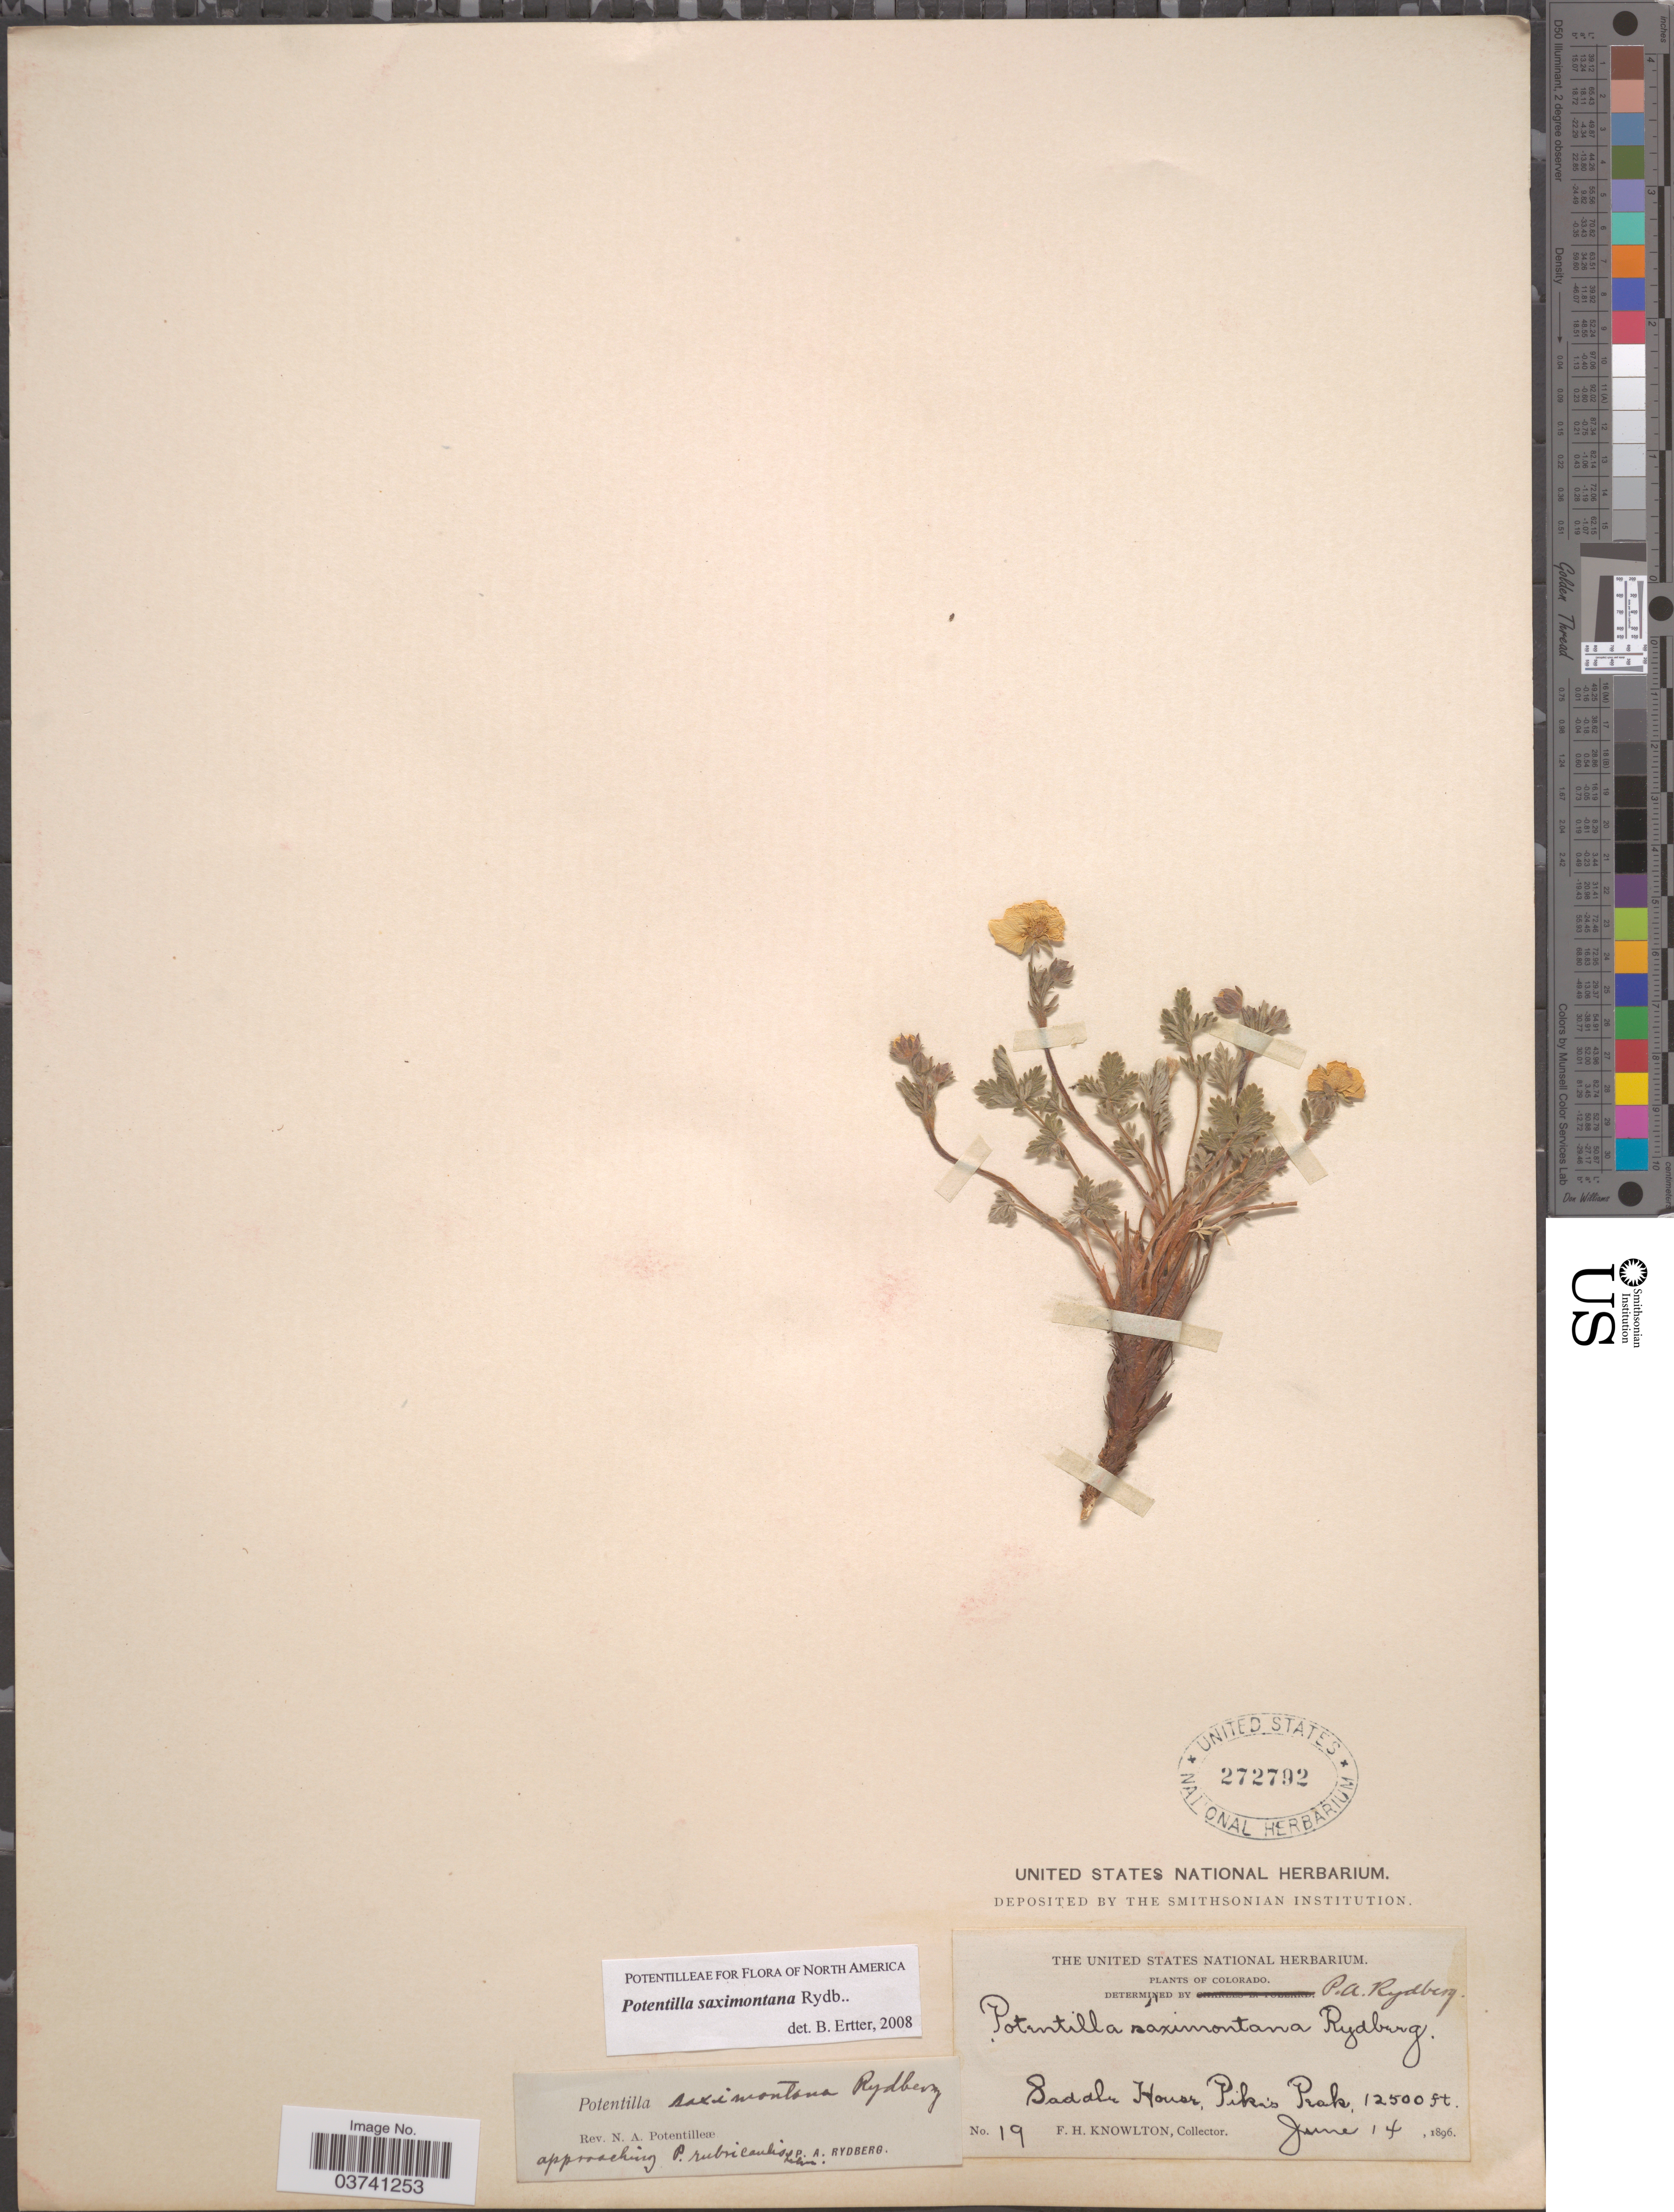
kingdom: Plantae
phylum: Tracheophyta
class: Magnoliopsida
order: Rosales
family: Rosaceae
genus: Potentilla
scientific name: Potentilla saximontana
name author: Rydb.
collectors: F. H. Knowlton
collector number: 19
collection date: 1896-06-14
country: United States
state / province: Colorado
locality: Sadale House, Pike's Peak.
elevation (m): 3810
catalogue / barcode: US 272792